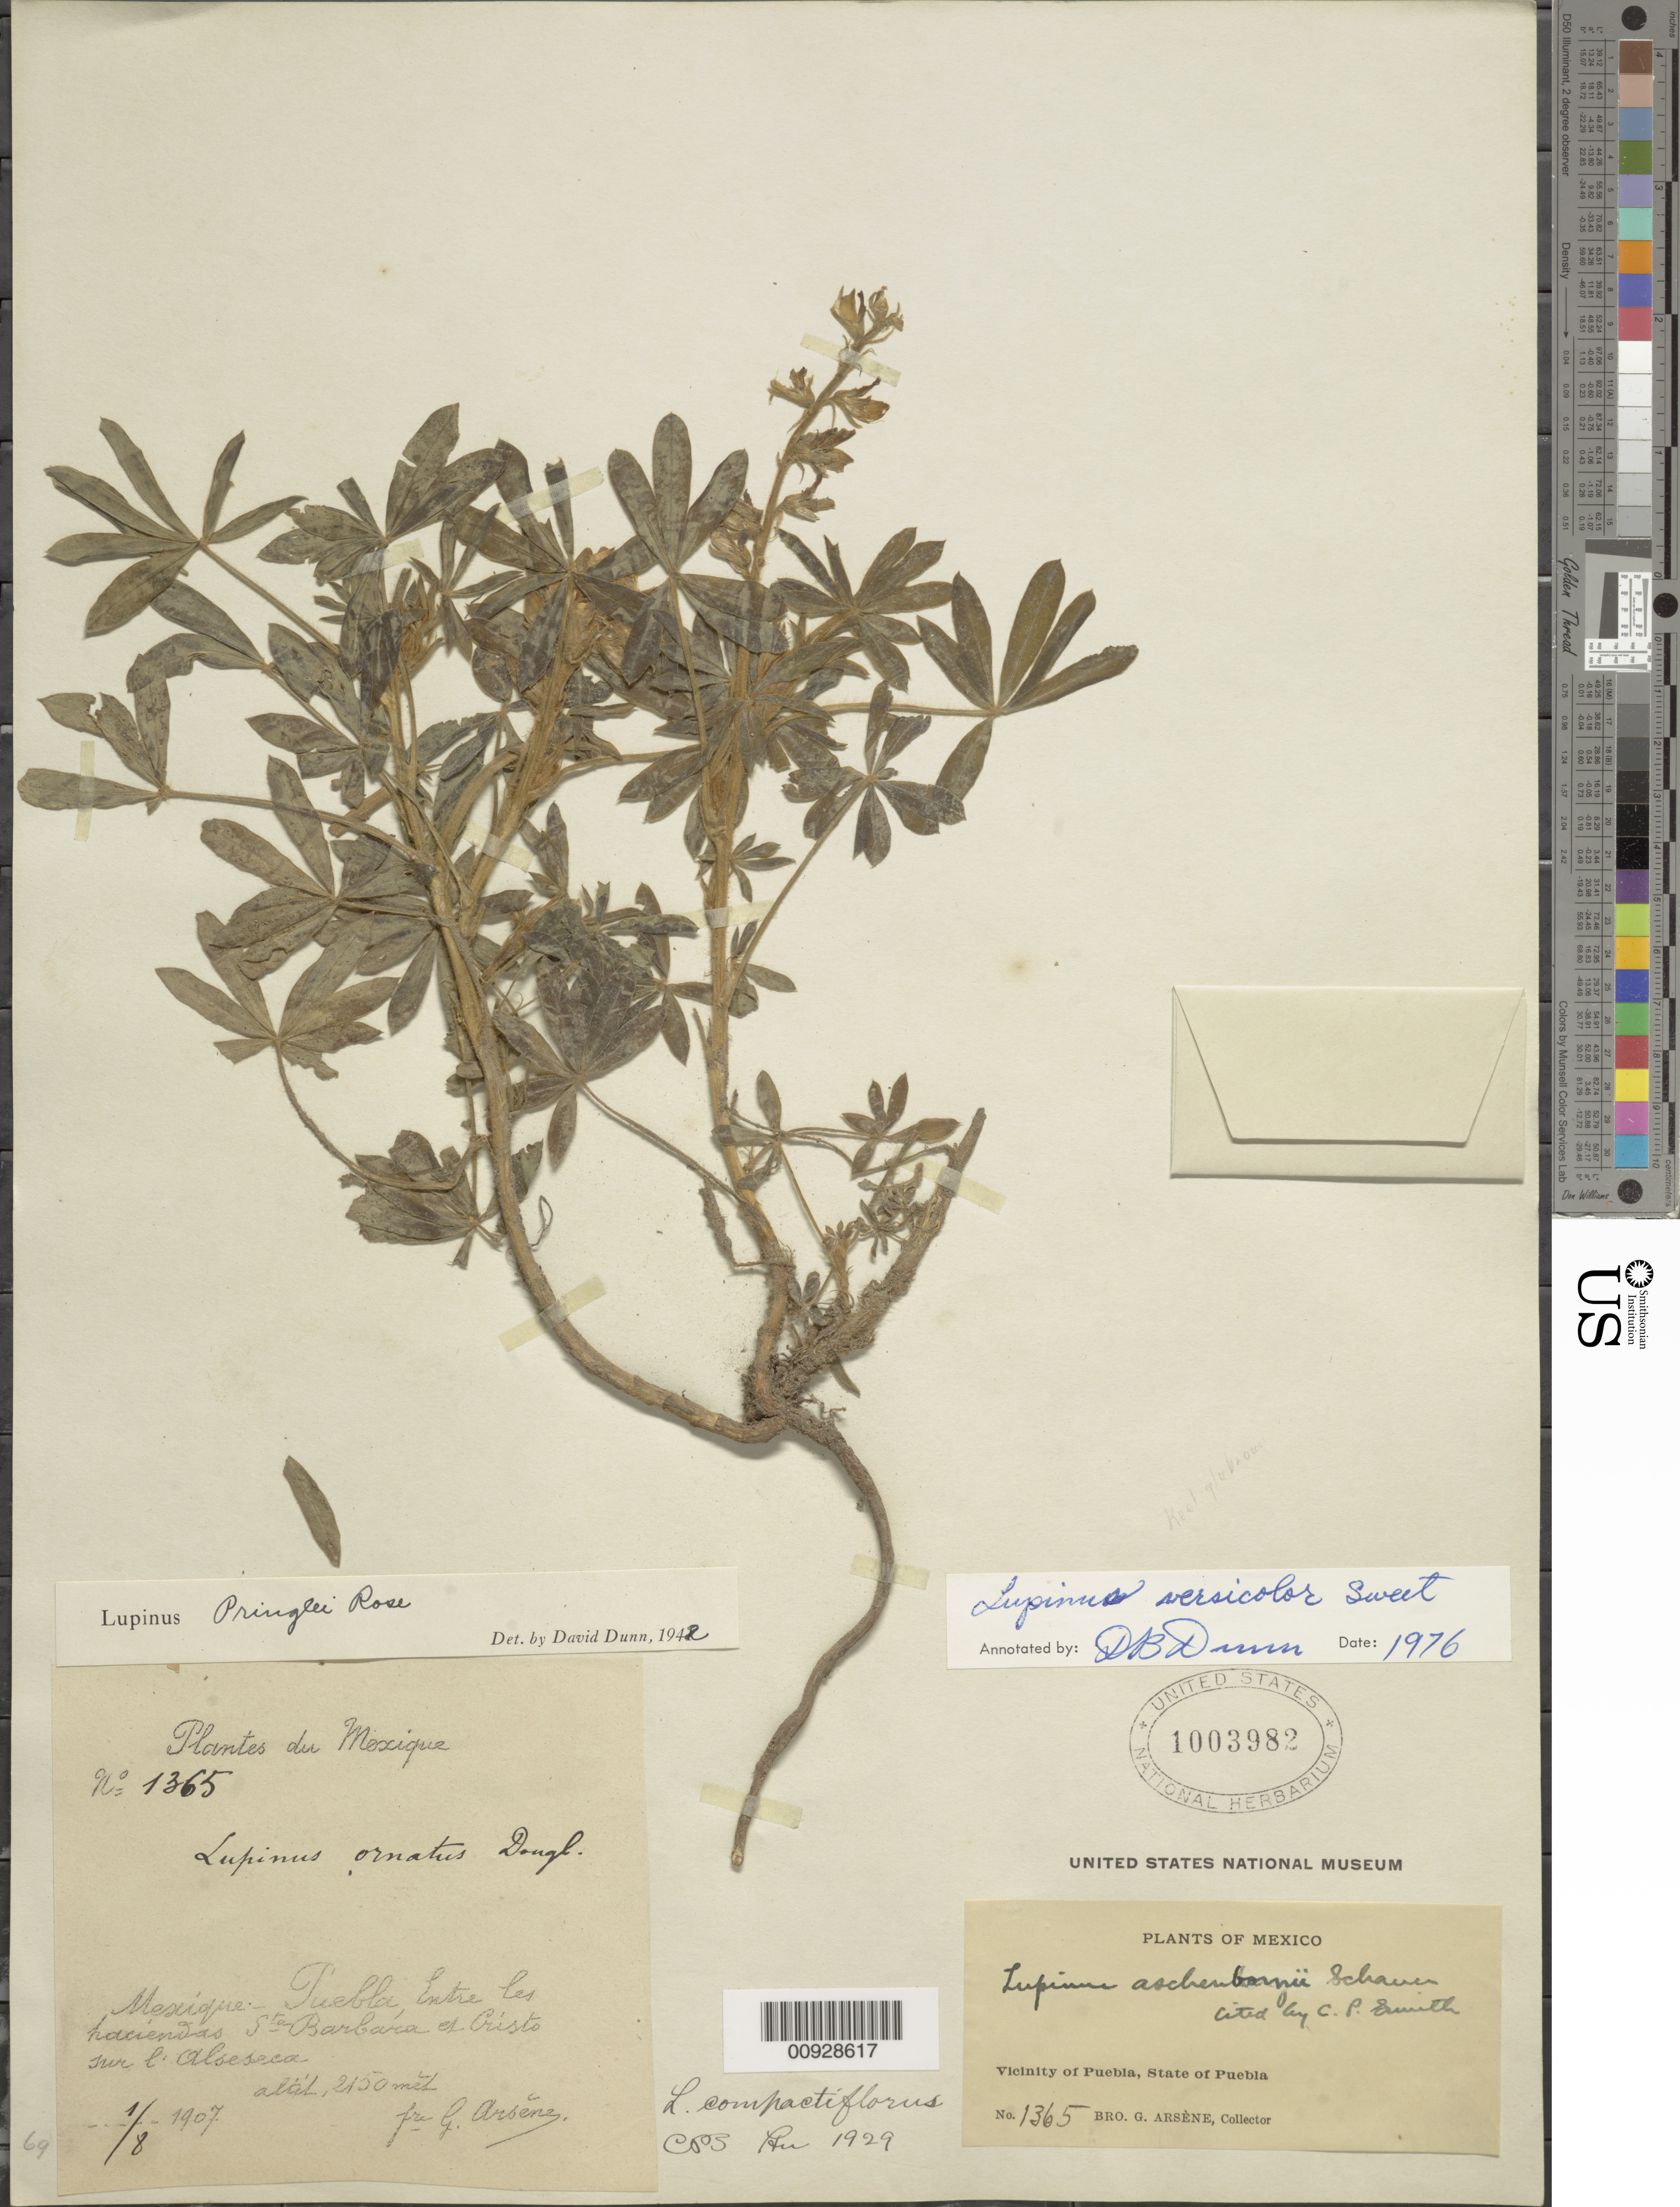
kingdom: Plantae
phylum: Tracheophyta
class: Magnoliopsida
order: Fabales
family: Fabaceae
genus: Lupinus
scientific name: Lupinus versicolor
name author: Sweet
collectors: Bro. G. Arsène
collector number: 1365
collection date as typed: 01 Aug 1907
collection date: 1907-08-01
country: Mexico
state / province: Puebla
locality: Puebla, entre les haciendas Sta. Bárbara et Cristo sur l' Alseseca.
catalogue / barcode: US 1003982